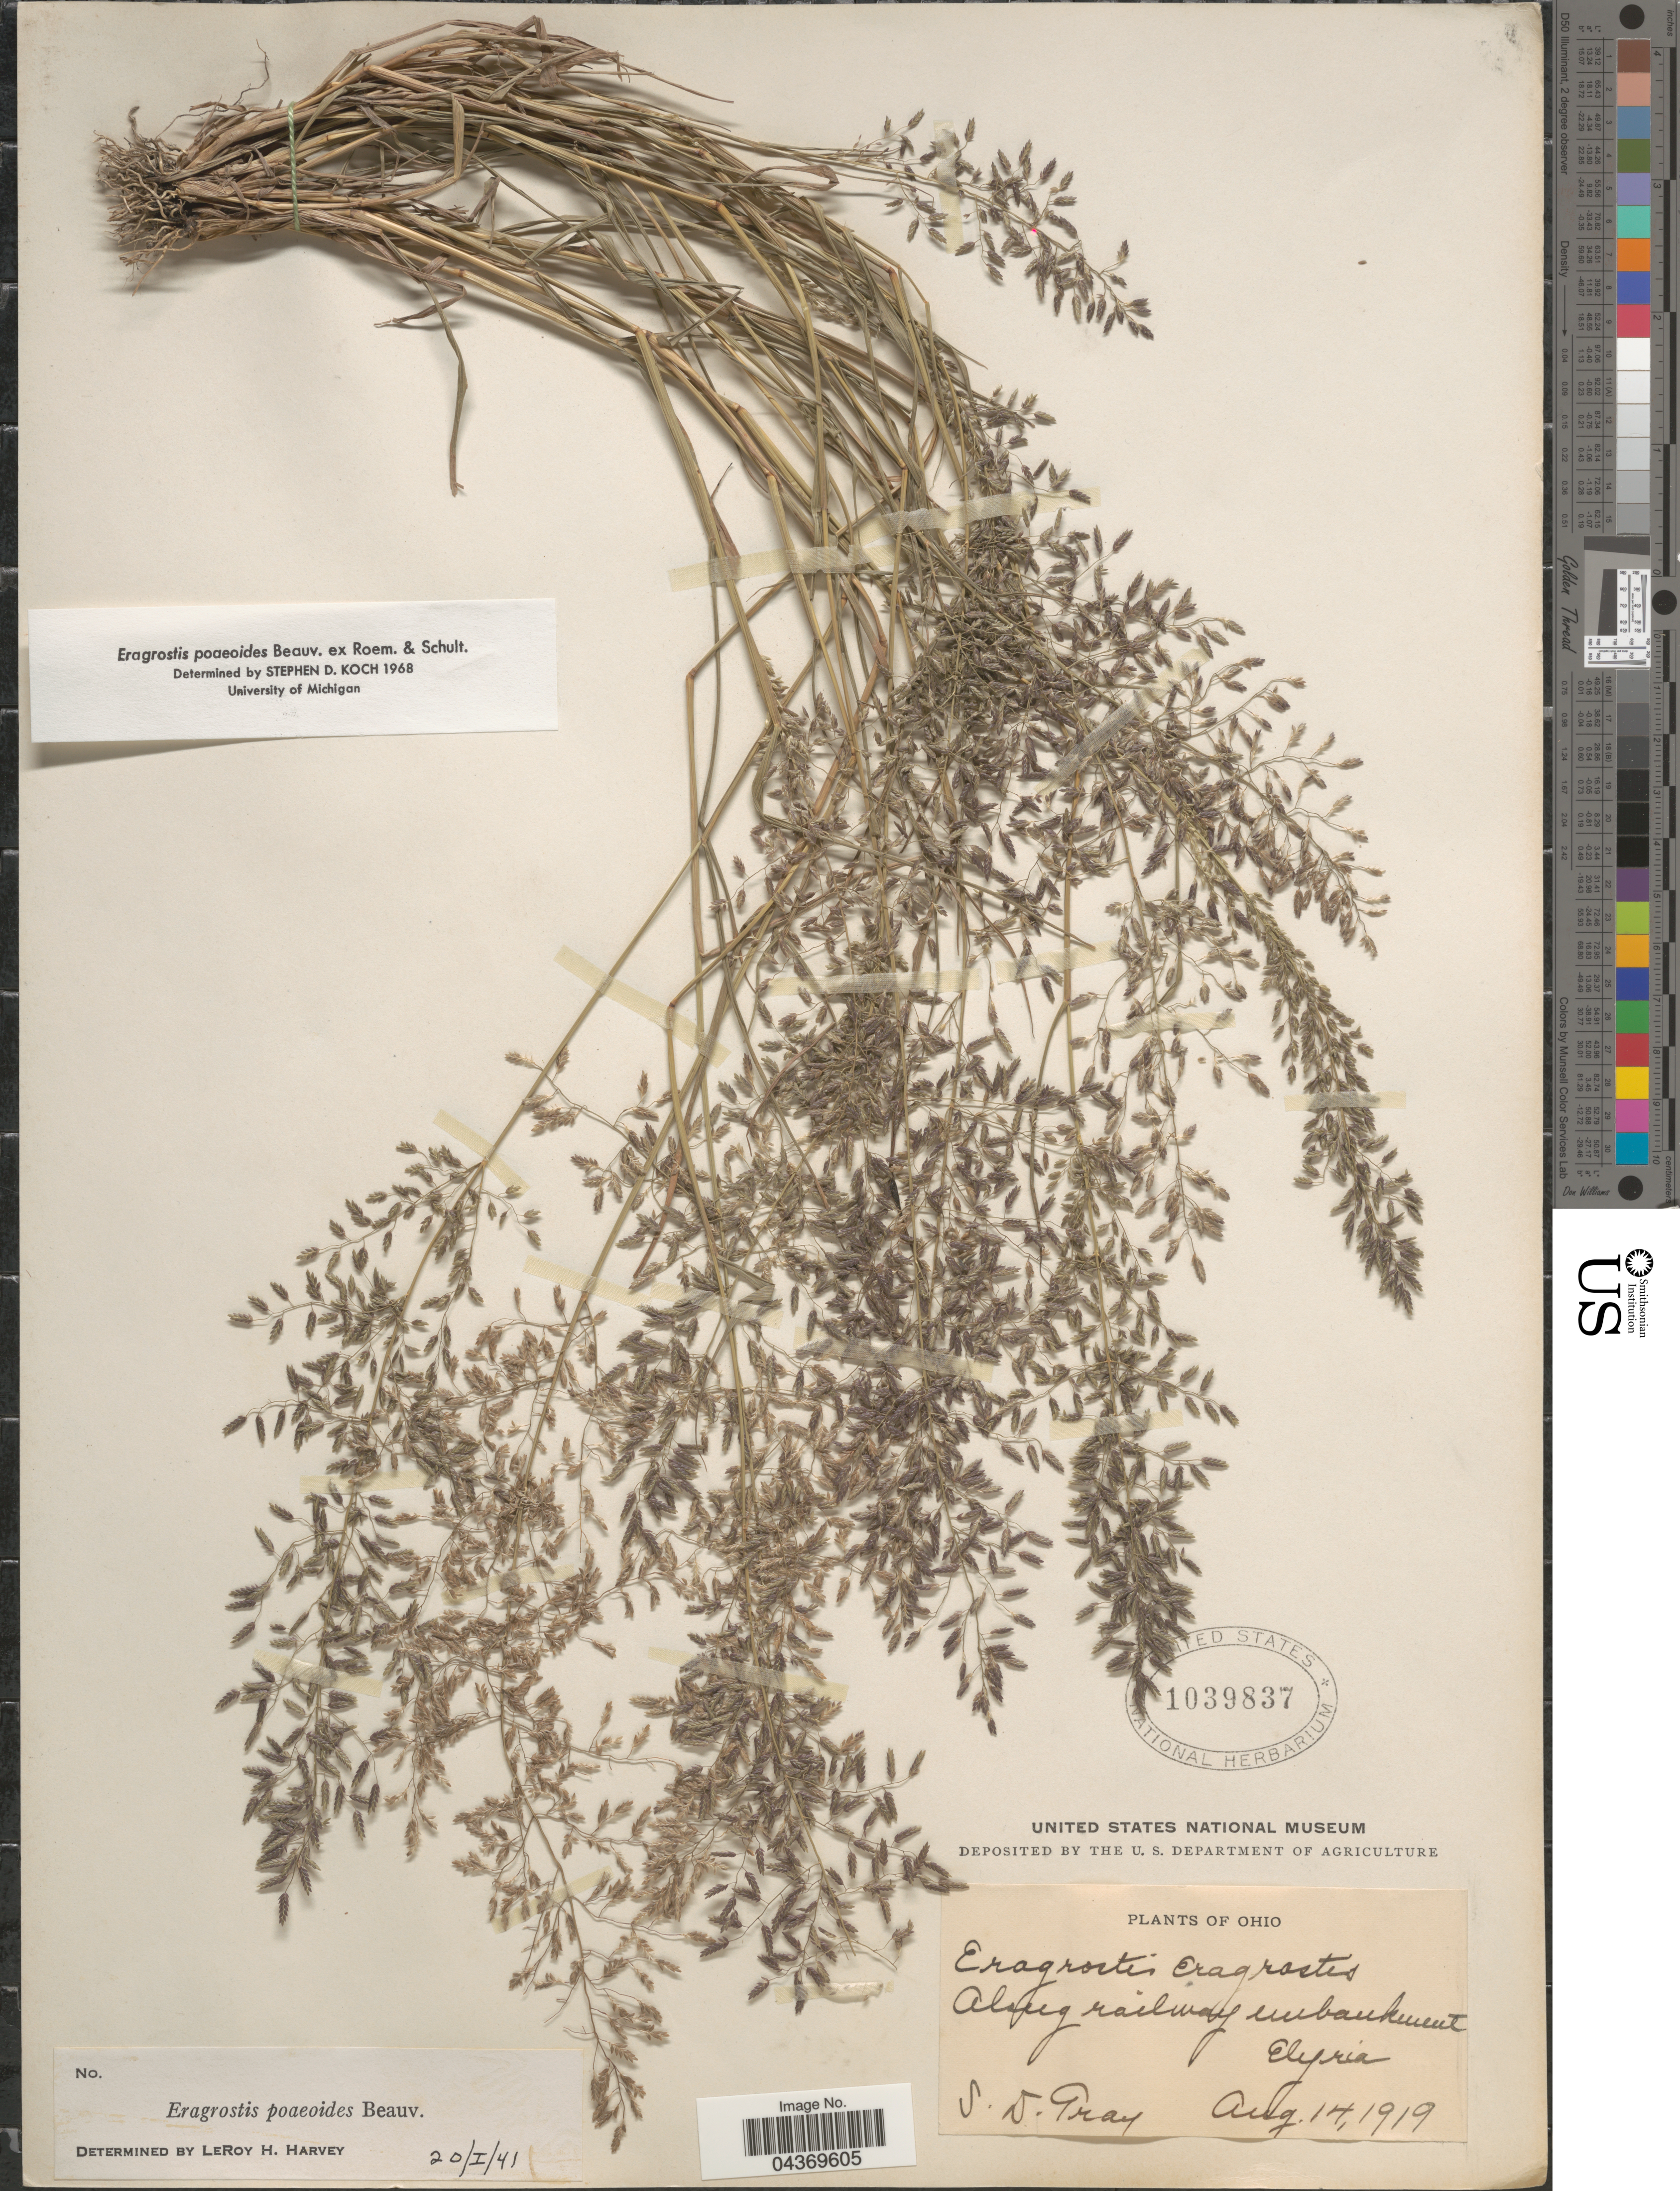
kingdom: Plantae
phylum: Tracheophyta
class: Liliopsida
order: Poales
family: Poaceae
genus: Eragrostis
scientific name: Eragrostis minor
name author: Host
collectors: S. D. Gray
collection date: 1919-08-14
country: United States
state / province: Ohio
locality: Along railway embankment Elyria.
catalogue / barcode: US 1039837